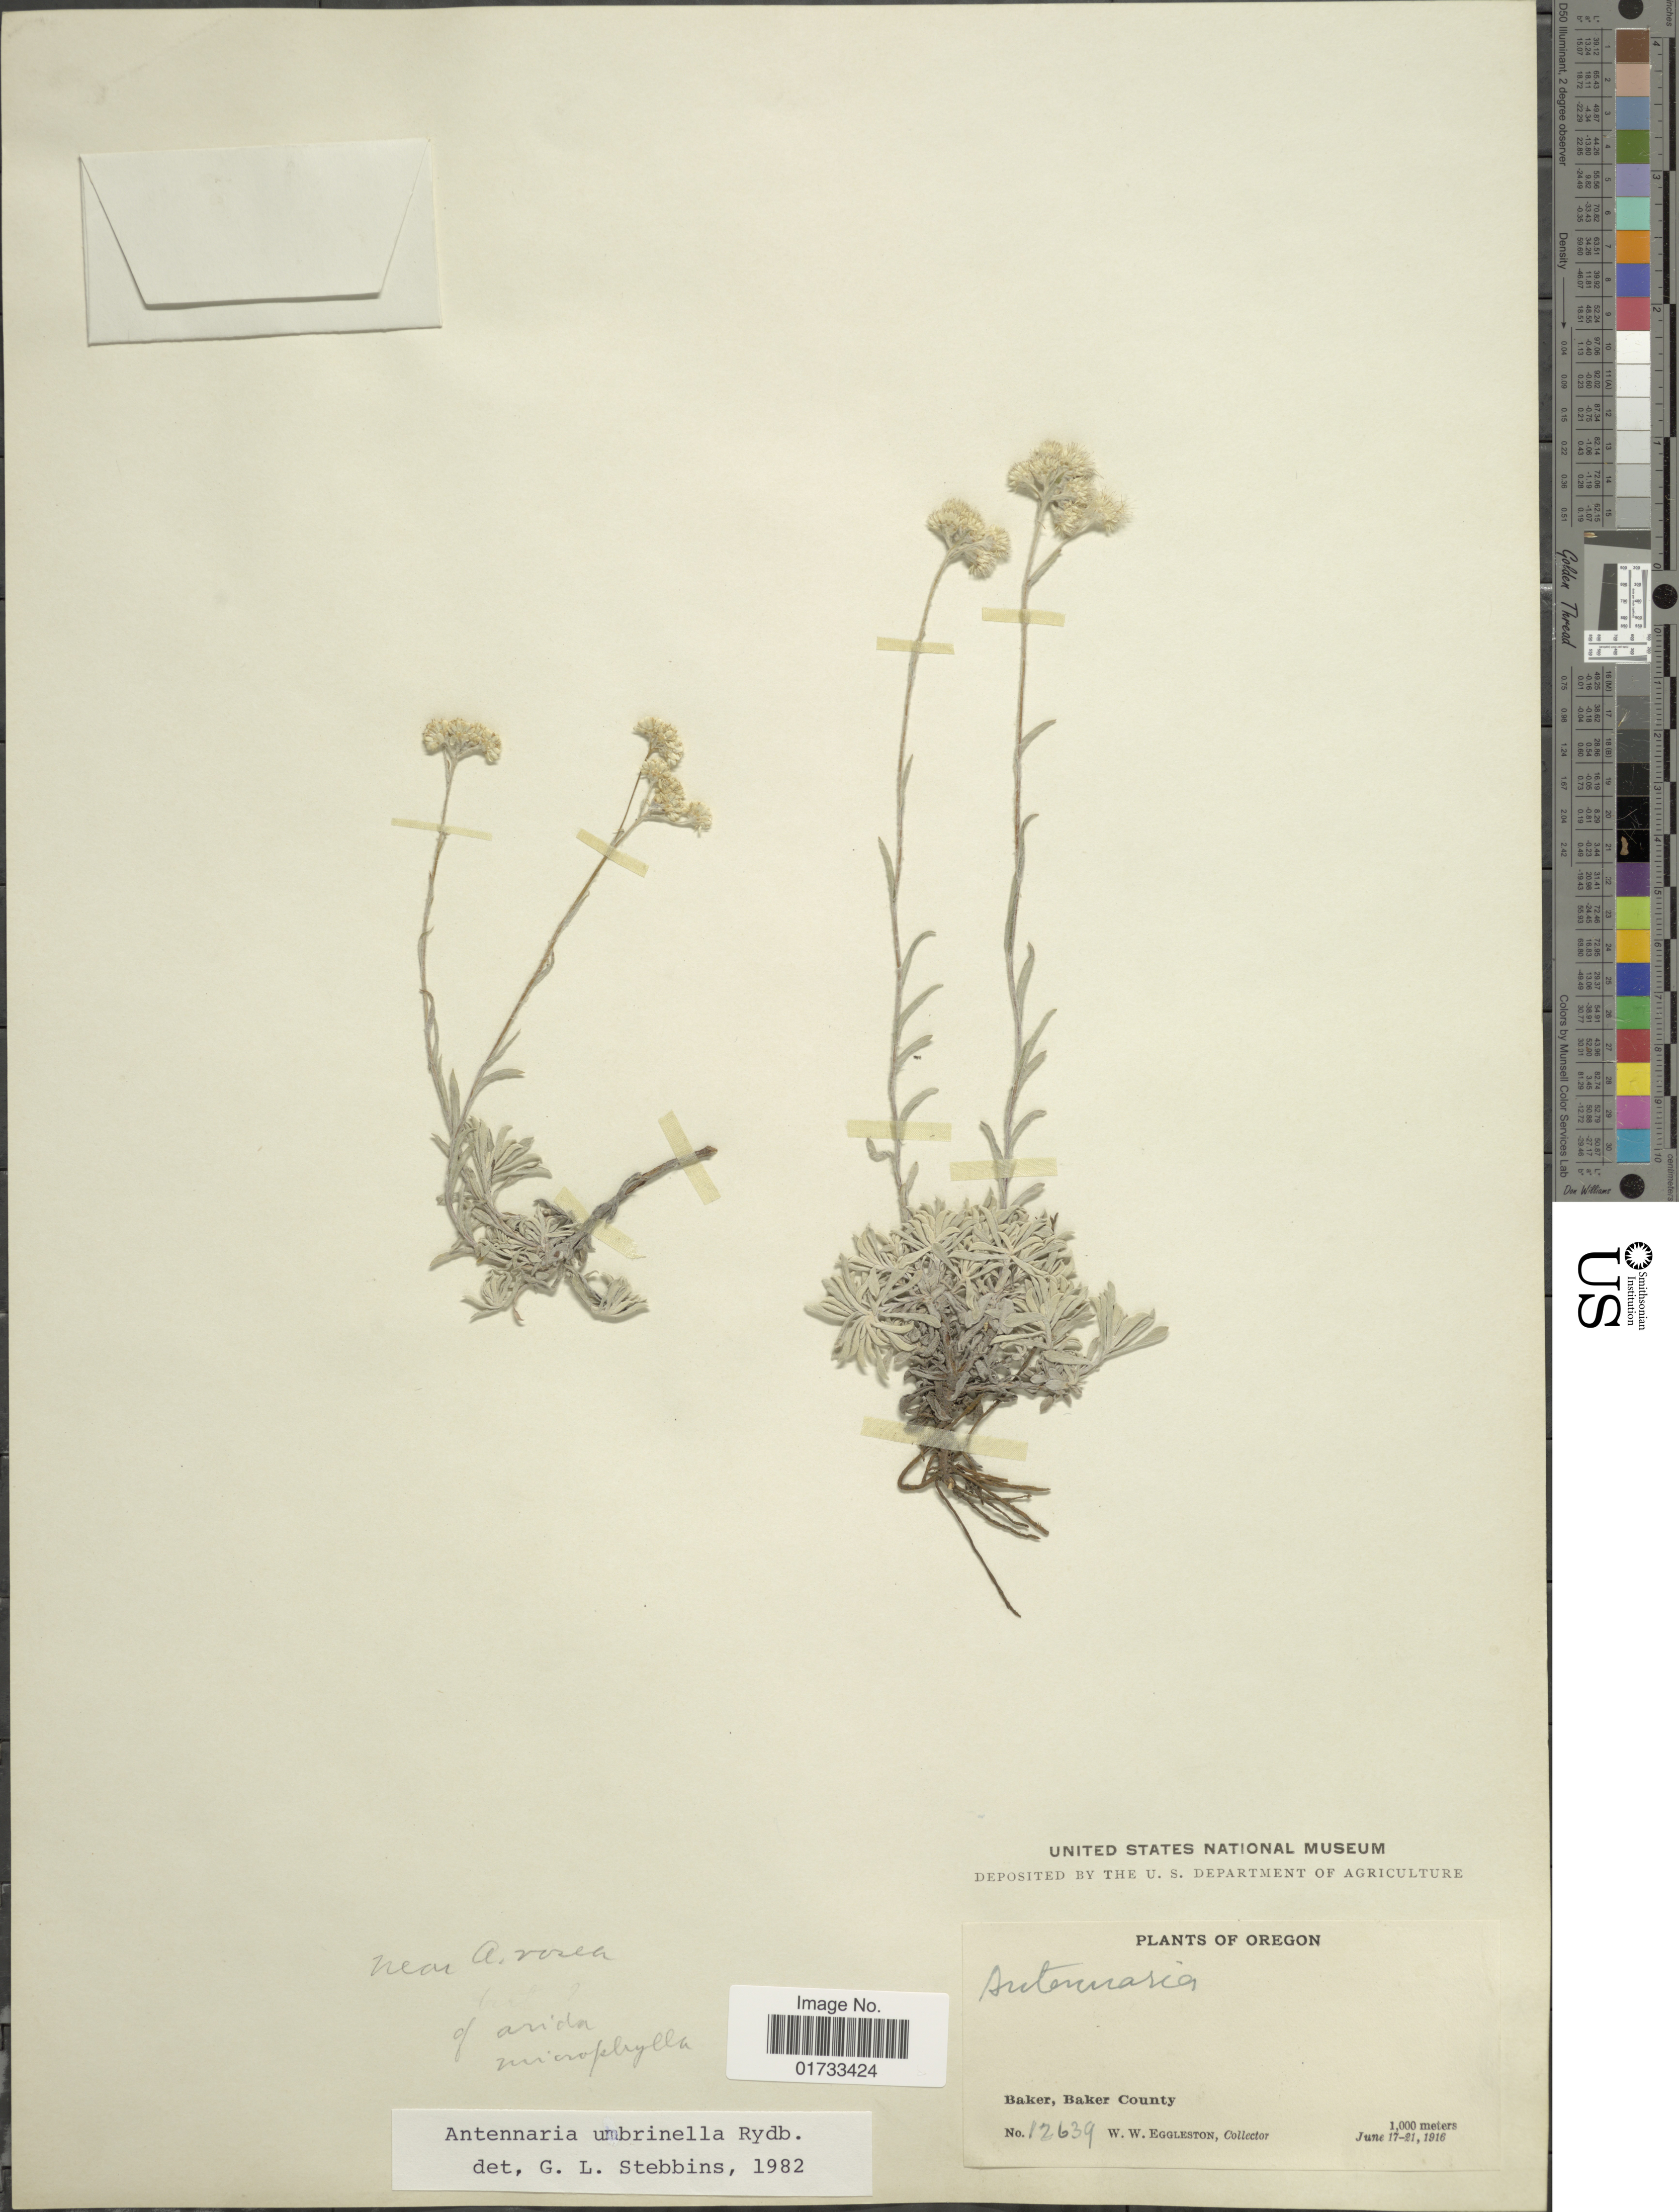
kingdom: Plantae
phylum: Tracheophyta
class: Magnoliopsida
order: Asterales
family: Asteraceae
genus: Antennaria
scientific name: Antennaria umbrinella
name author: Rydb.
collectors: W. W. Eggleston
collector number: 12639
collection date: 1916-06-17/1916-06-21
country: United States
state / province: Oregon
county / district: Baker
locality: Baker